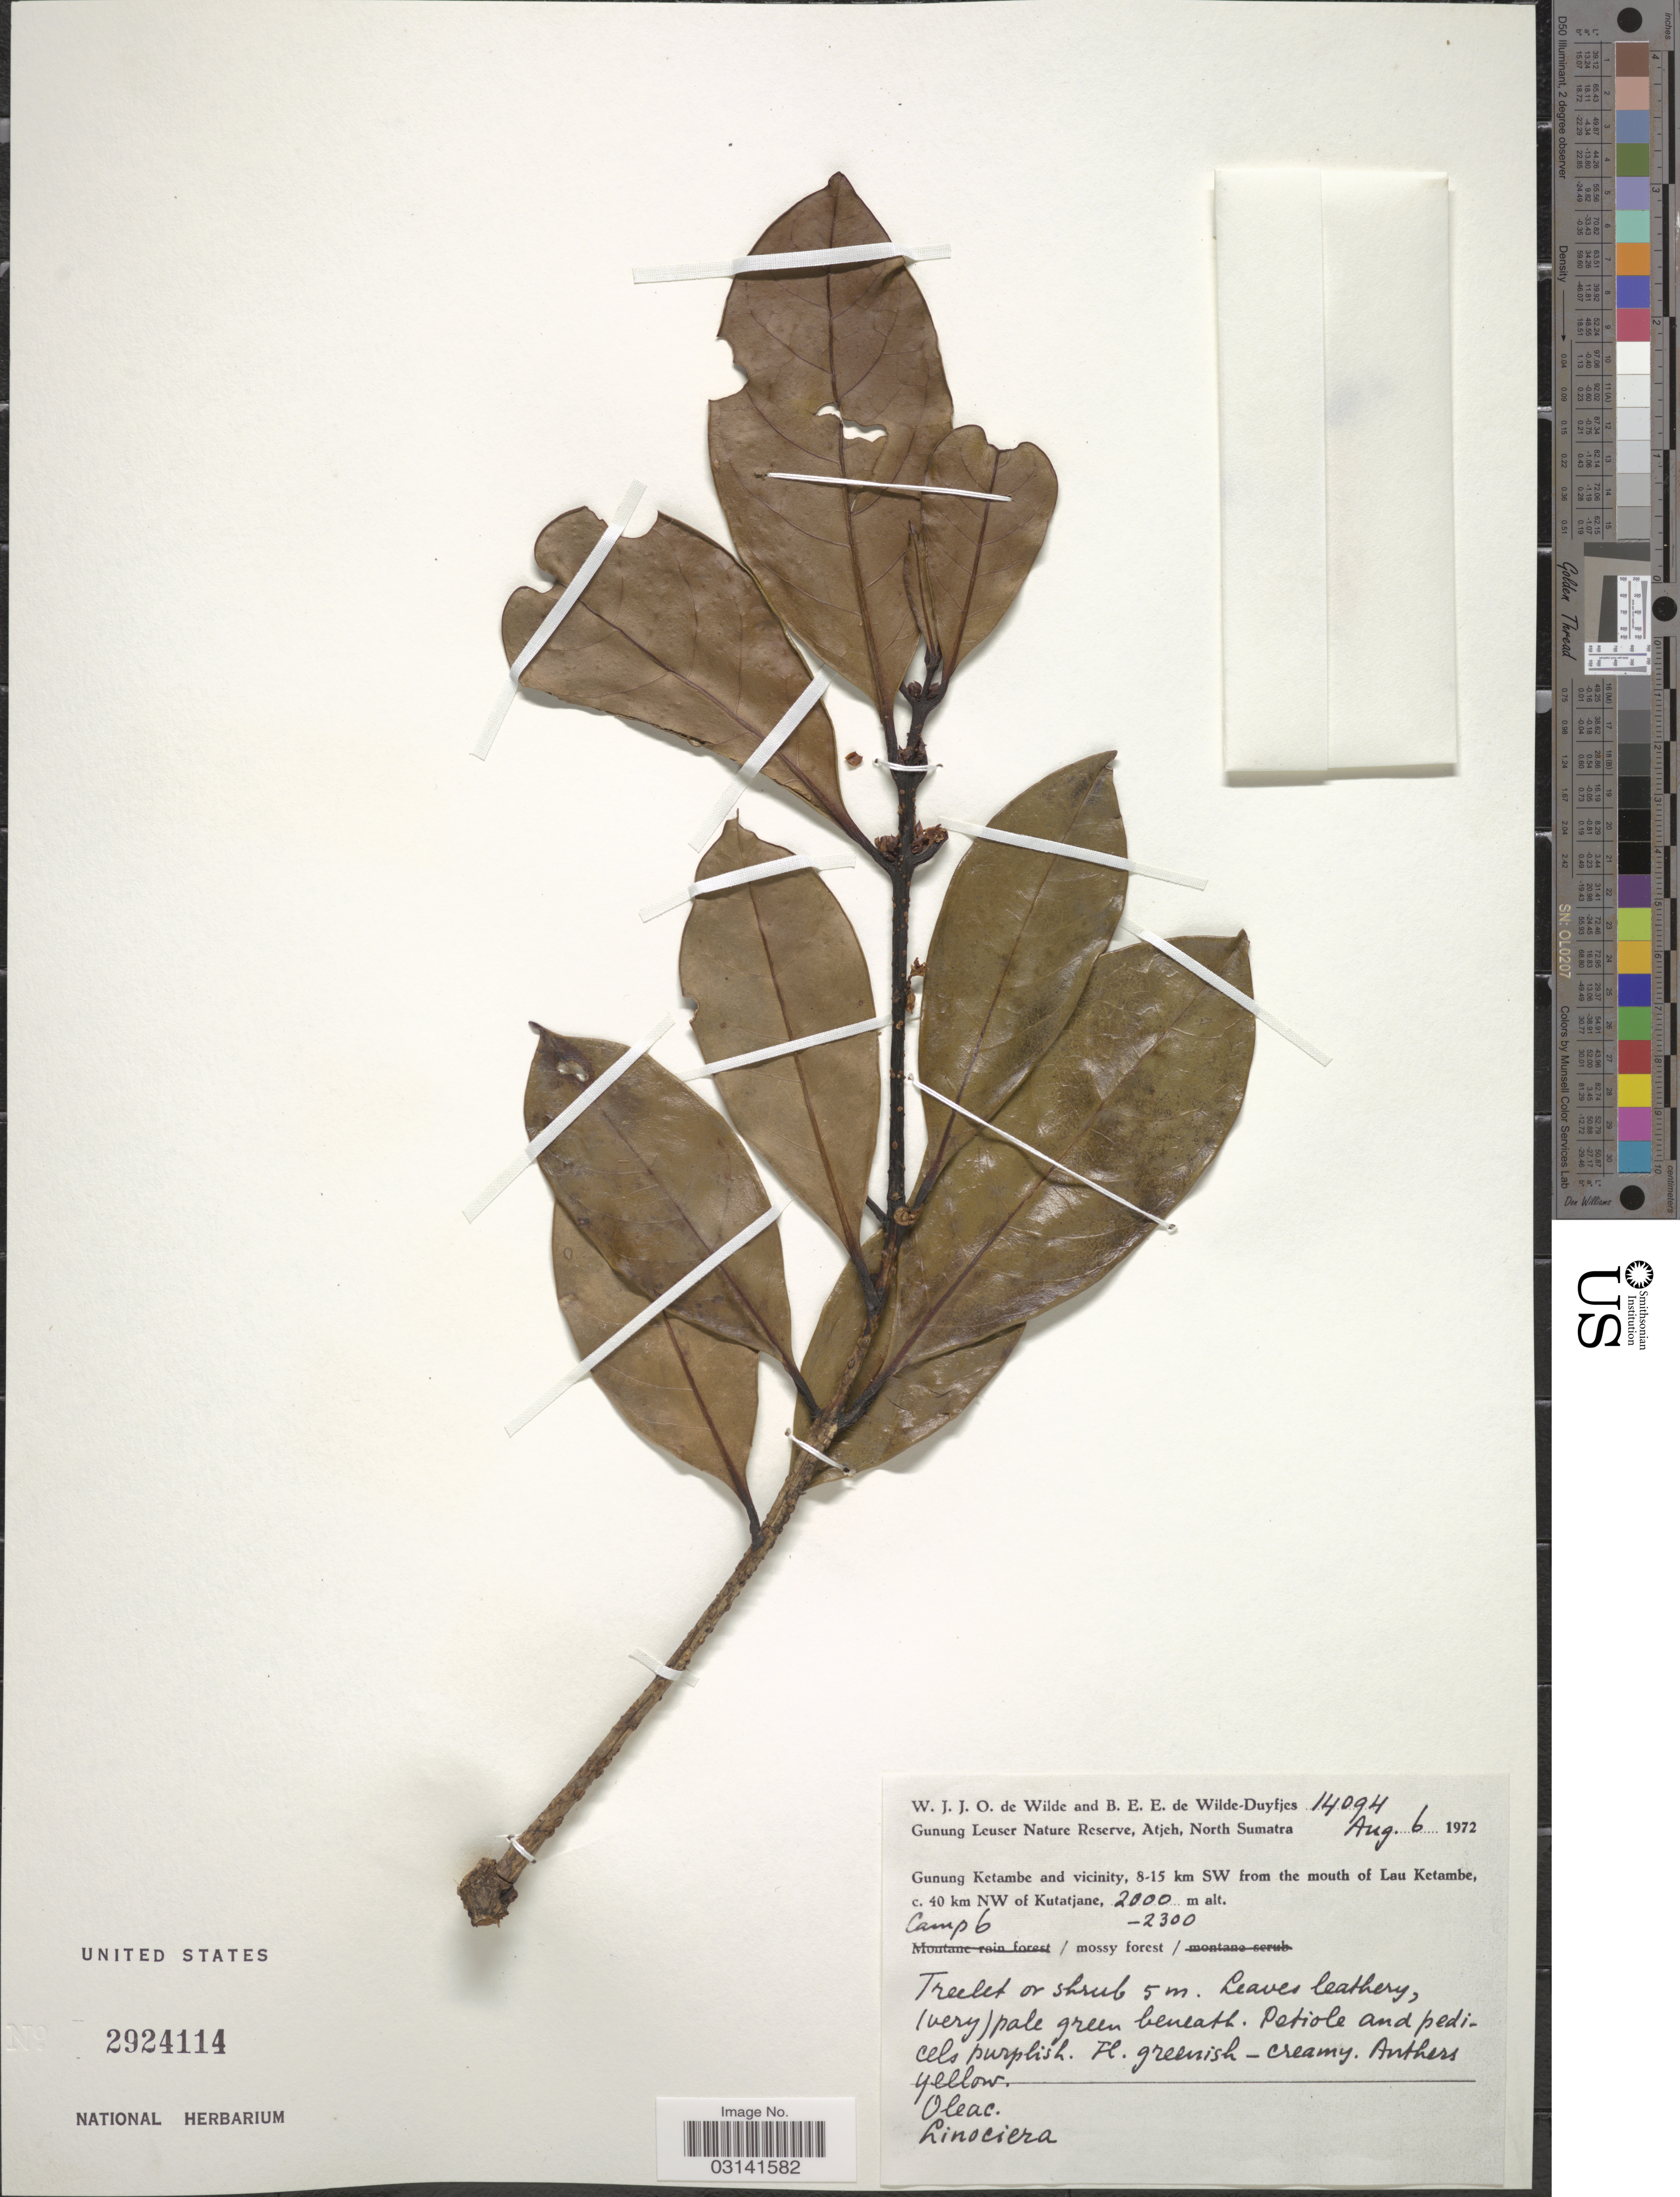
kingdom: Plantae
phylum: Tracheophyta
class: Magnoliopsida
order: Lamiales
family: Oleaceae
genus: Linociera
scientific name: Linociera sp.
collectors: W. J. de Wilde & B. E. de Wilde-Duyfjes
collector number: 14094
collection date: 1972-08-06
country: Indonesia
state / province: Sumatra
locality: Gunung Leuser Nature Reserve, Atjeh, North Sumatra. Gunung Ketambe and vicinity, 8-15 km SW from the mouth of Lau Ketambe, c. 40 km NW of Kutatjane. Camp 6.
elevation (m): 2000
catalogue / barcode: US 2924114